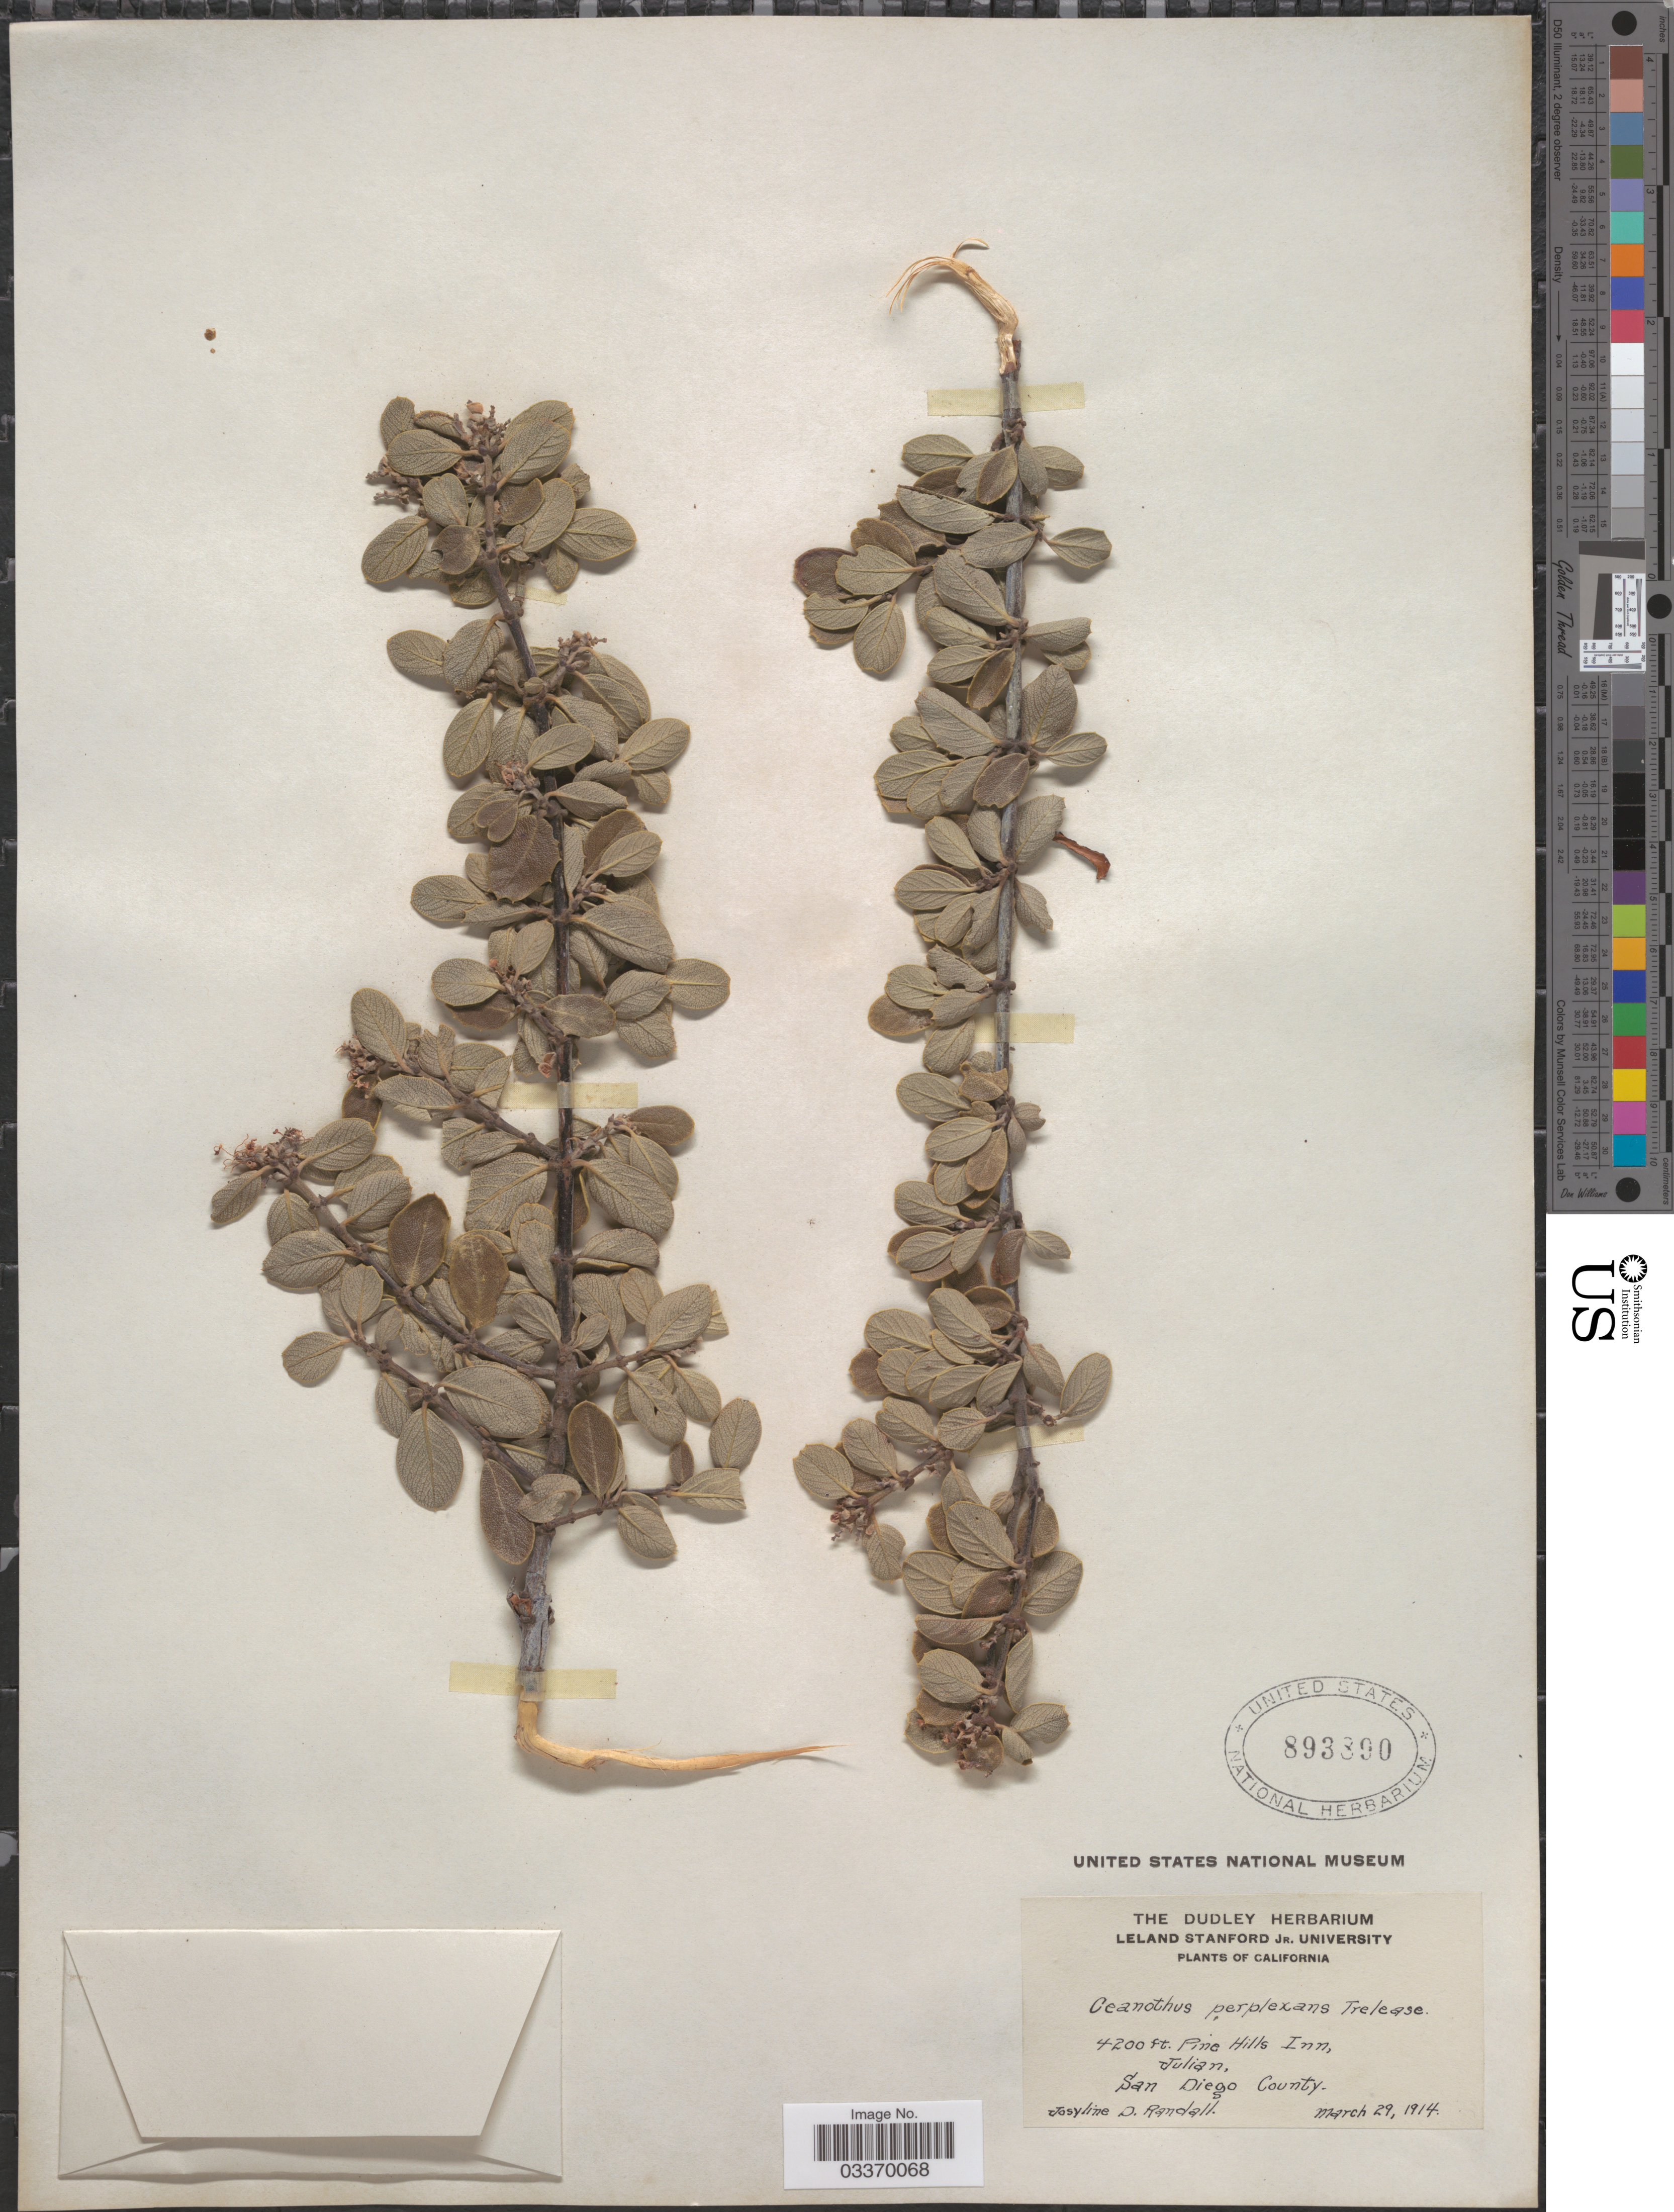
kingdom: Plantae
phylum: Tracheophyta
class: Magnoliopsida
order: Rosales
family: Rhamnaceae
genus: Ceanothus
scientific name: Ceanothus perplexans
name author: Trel.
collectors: J. Randall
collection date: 1914-03-29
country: United States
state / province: California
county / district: San Diego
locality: Pine Hills Inn, Julian, San Diego County.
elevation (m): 1280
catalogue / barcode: US 893890